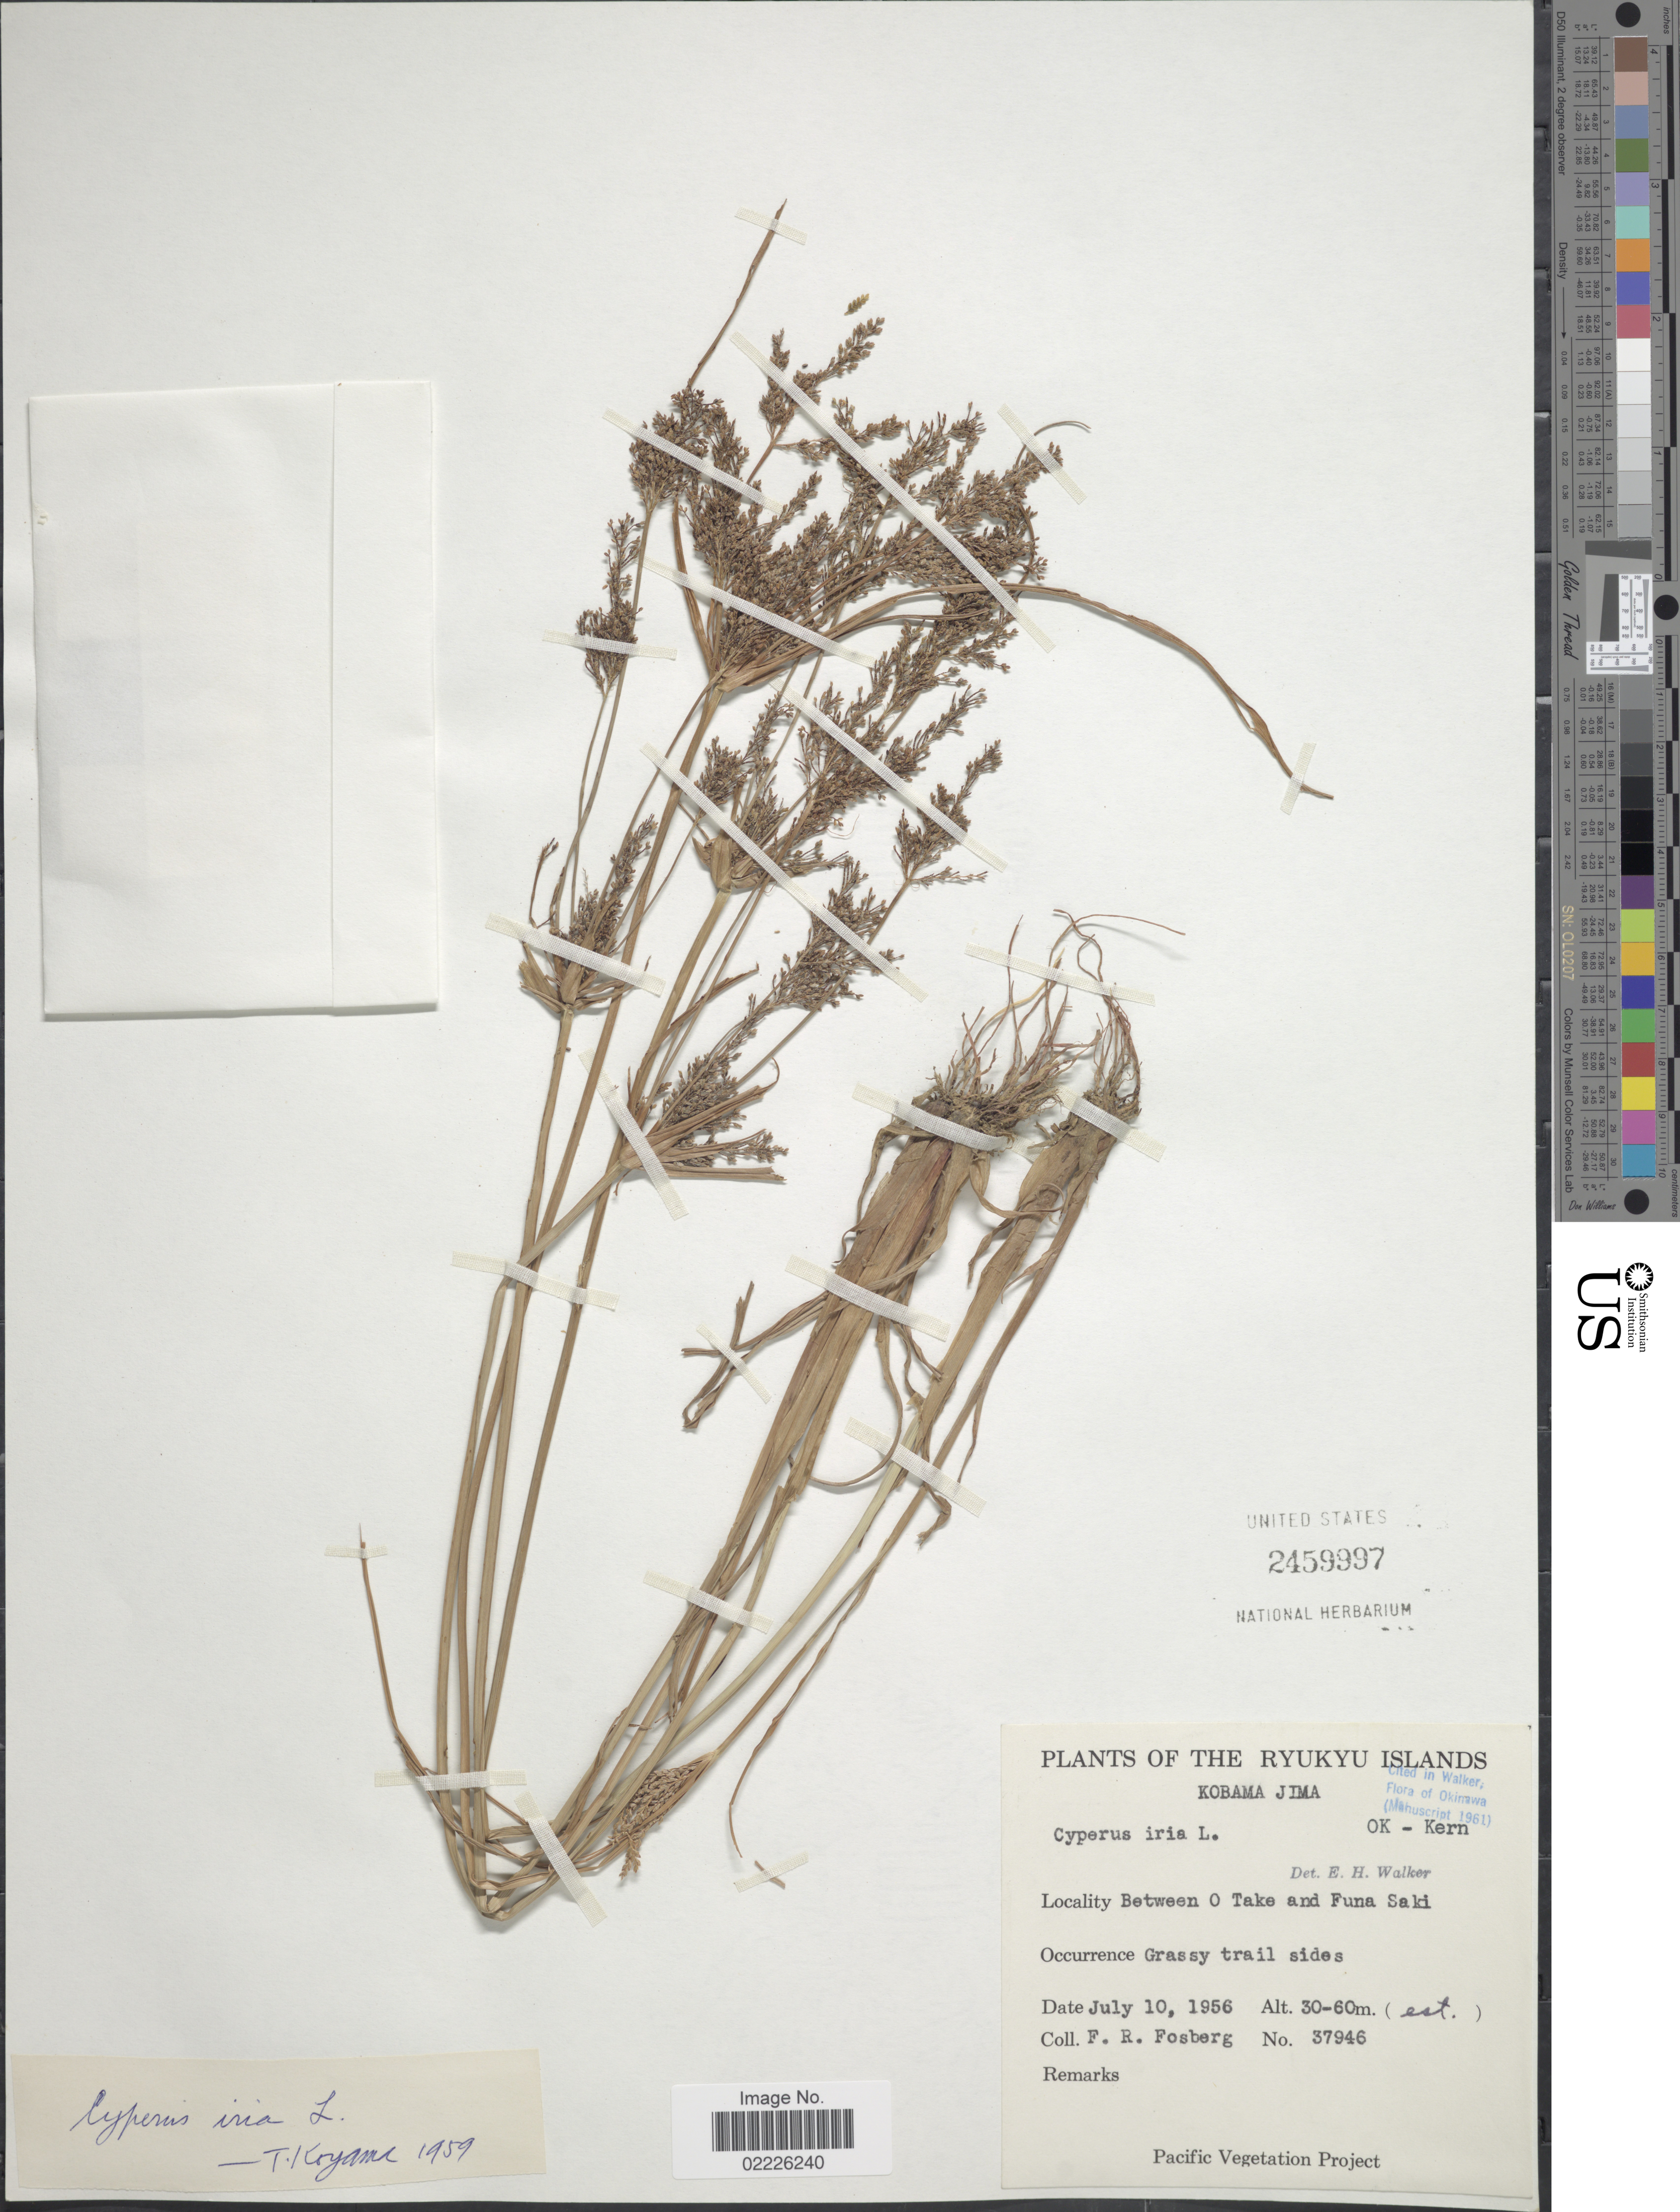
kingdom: Plantae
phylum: Tracheophyta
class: Liliopsida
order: Poales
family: Cyperaceae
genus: Cyperus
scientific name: Cyperus iria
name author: L.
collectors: F. R. Fosberg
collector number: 37946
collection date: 1956-07-10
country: Japan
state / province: Okinawa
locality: Ryukyu Islands, Kobama Jima. Between O Take and Funa Saki.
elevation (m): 30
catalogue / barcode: US 2459997